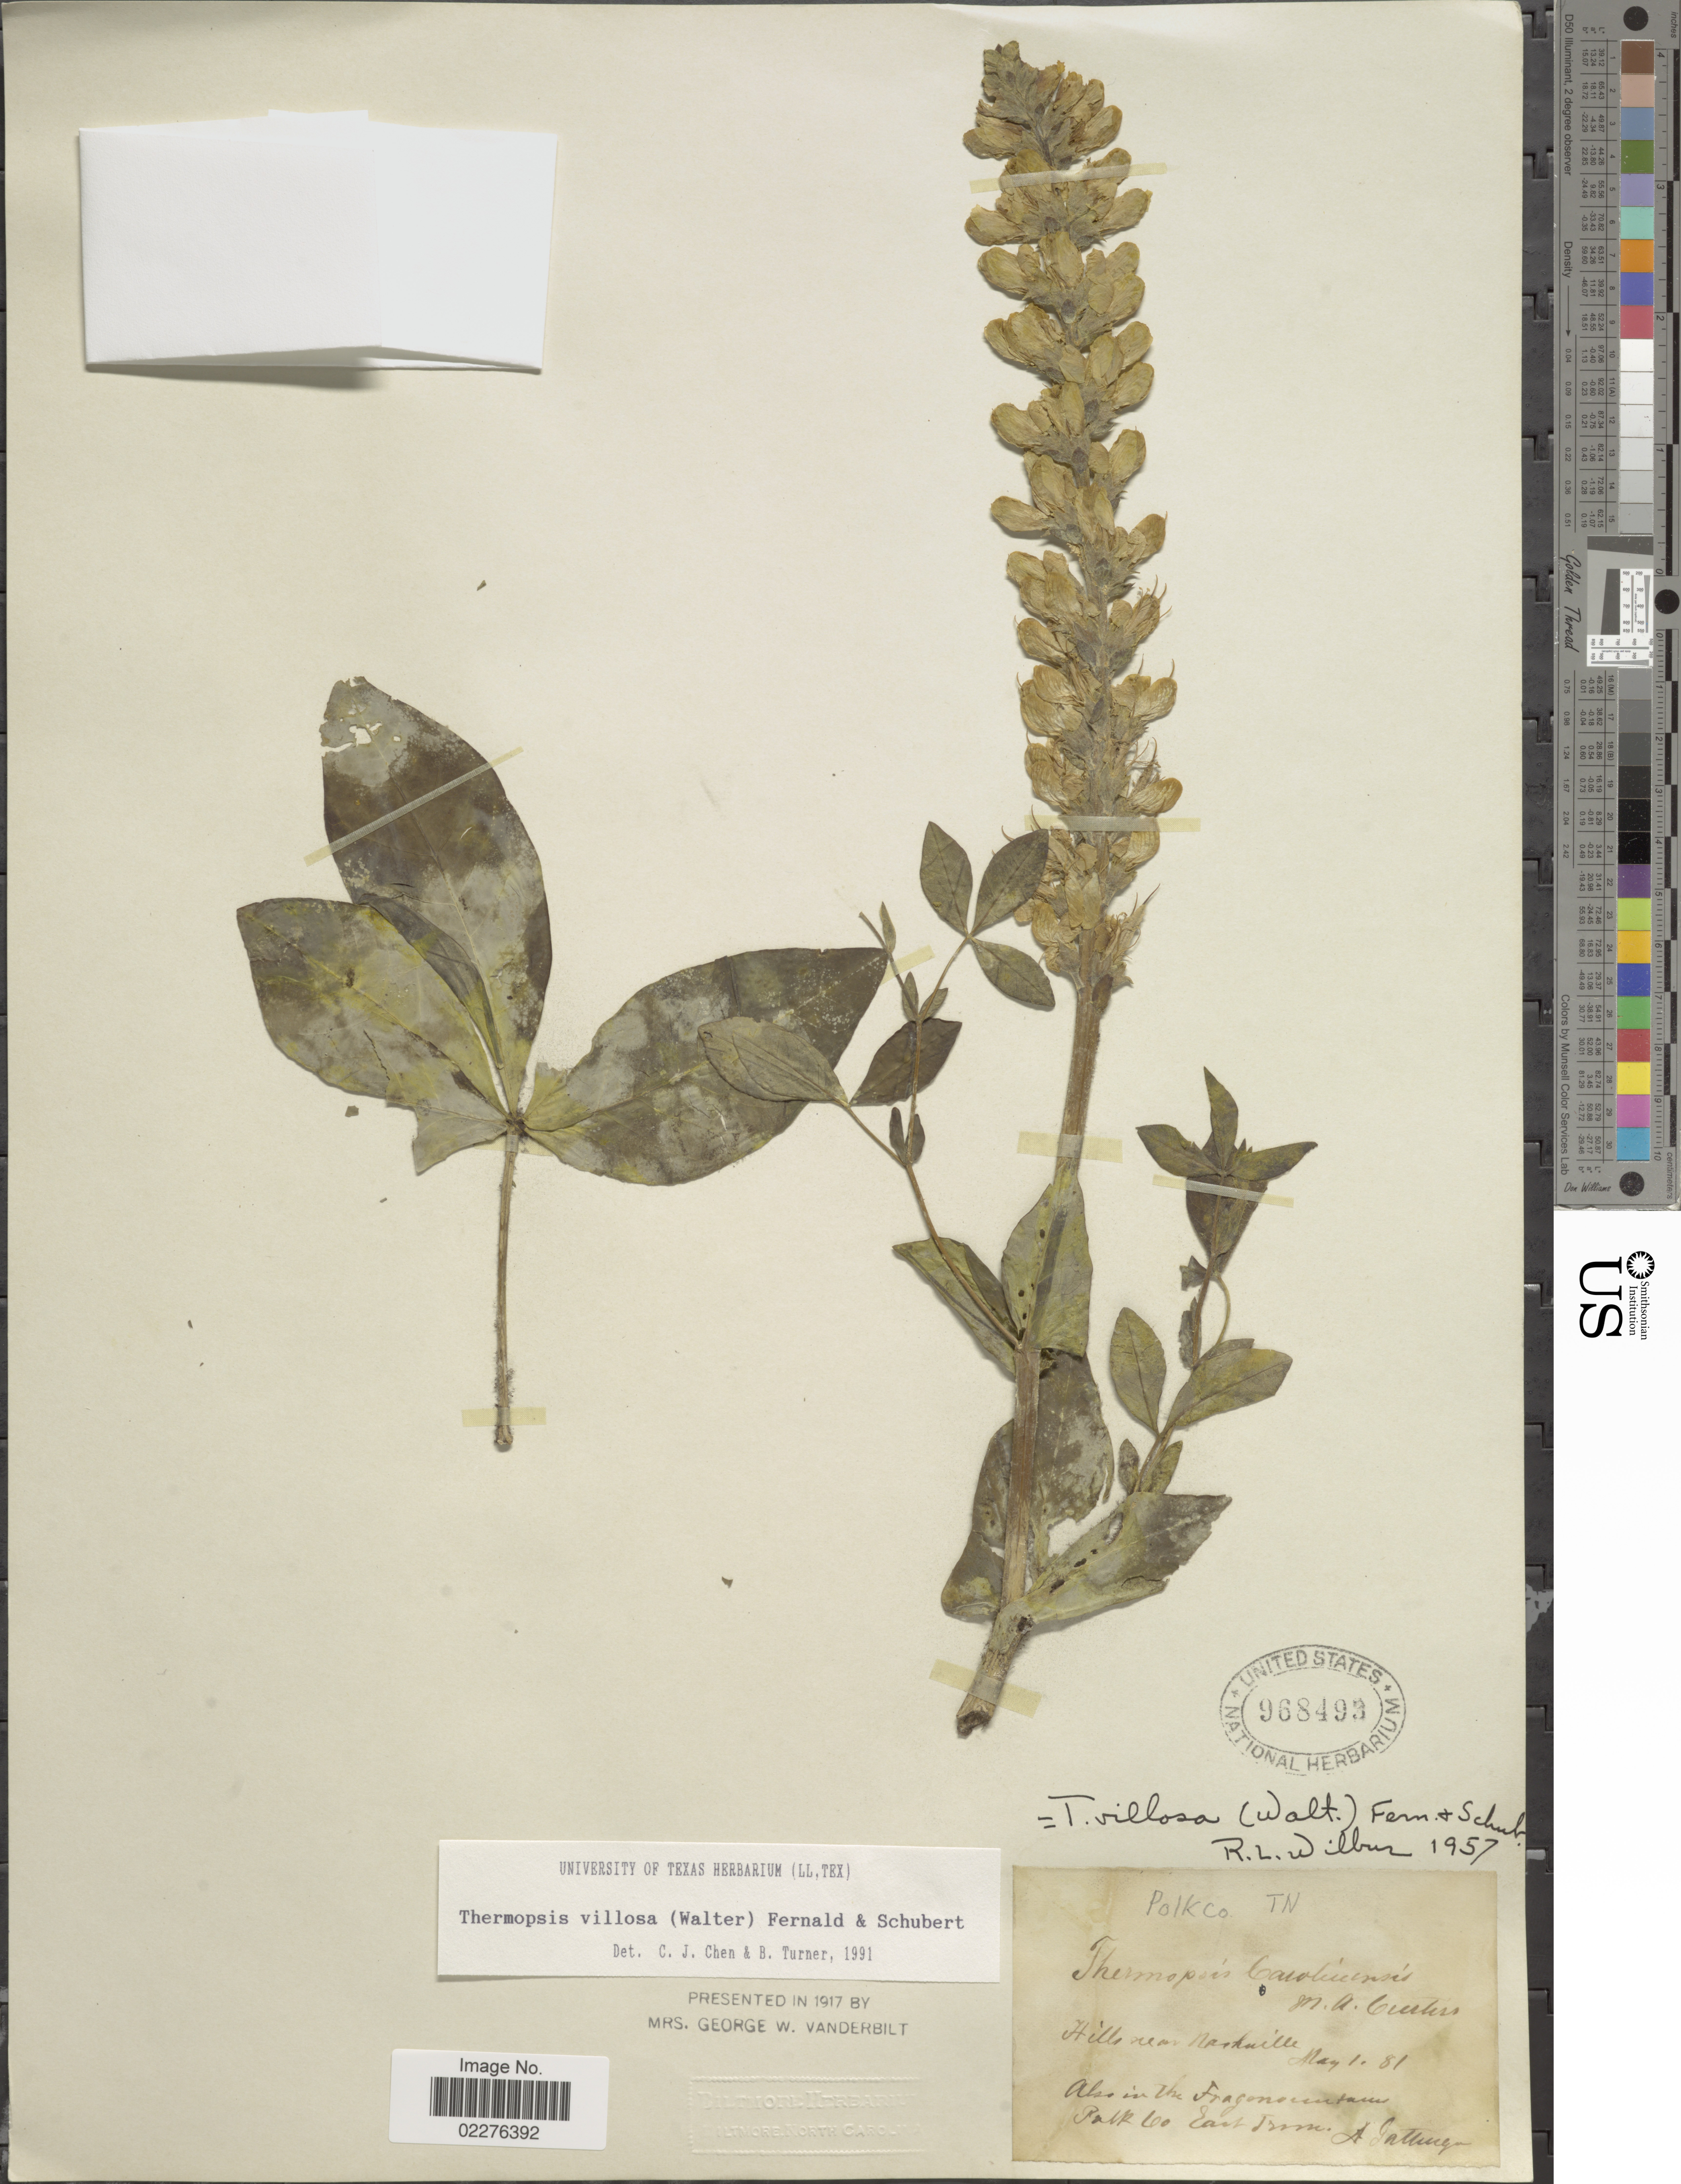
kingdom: Plantae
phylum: Tracheophyta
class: Magnoliopsida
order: Fabales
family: Fabaceae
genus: Thermopsis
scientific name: Thermopsis villosa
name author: (Walter) Fernald & B.G. Schub.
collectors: A. Gattinger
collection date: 1881-05-01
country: United States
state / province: Tennessee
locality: Hills near Nashville, Also in the Fragonoumtum [interpreted] Polk Co East Tenn.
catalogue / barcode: US 968493